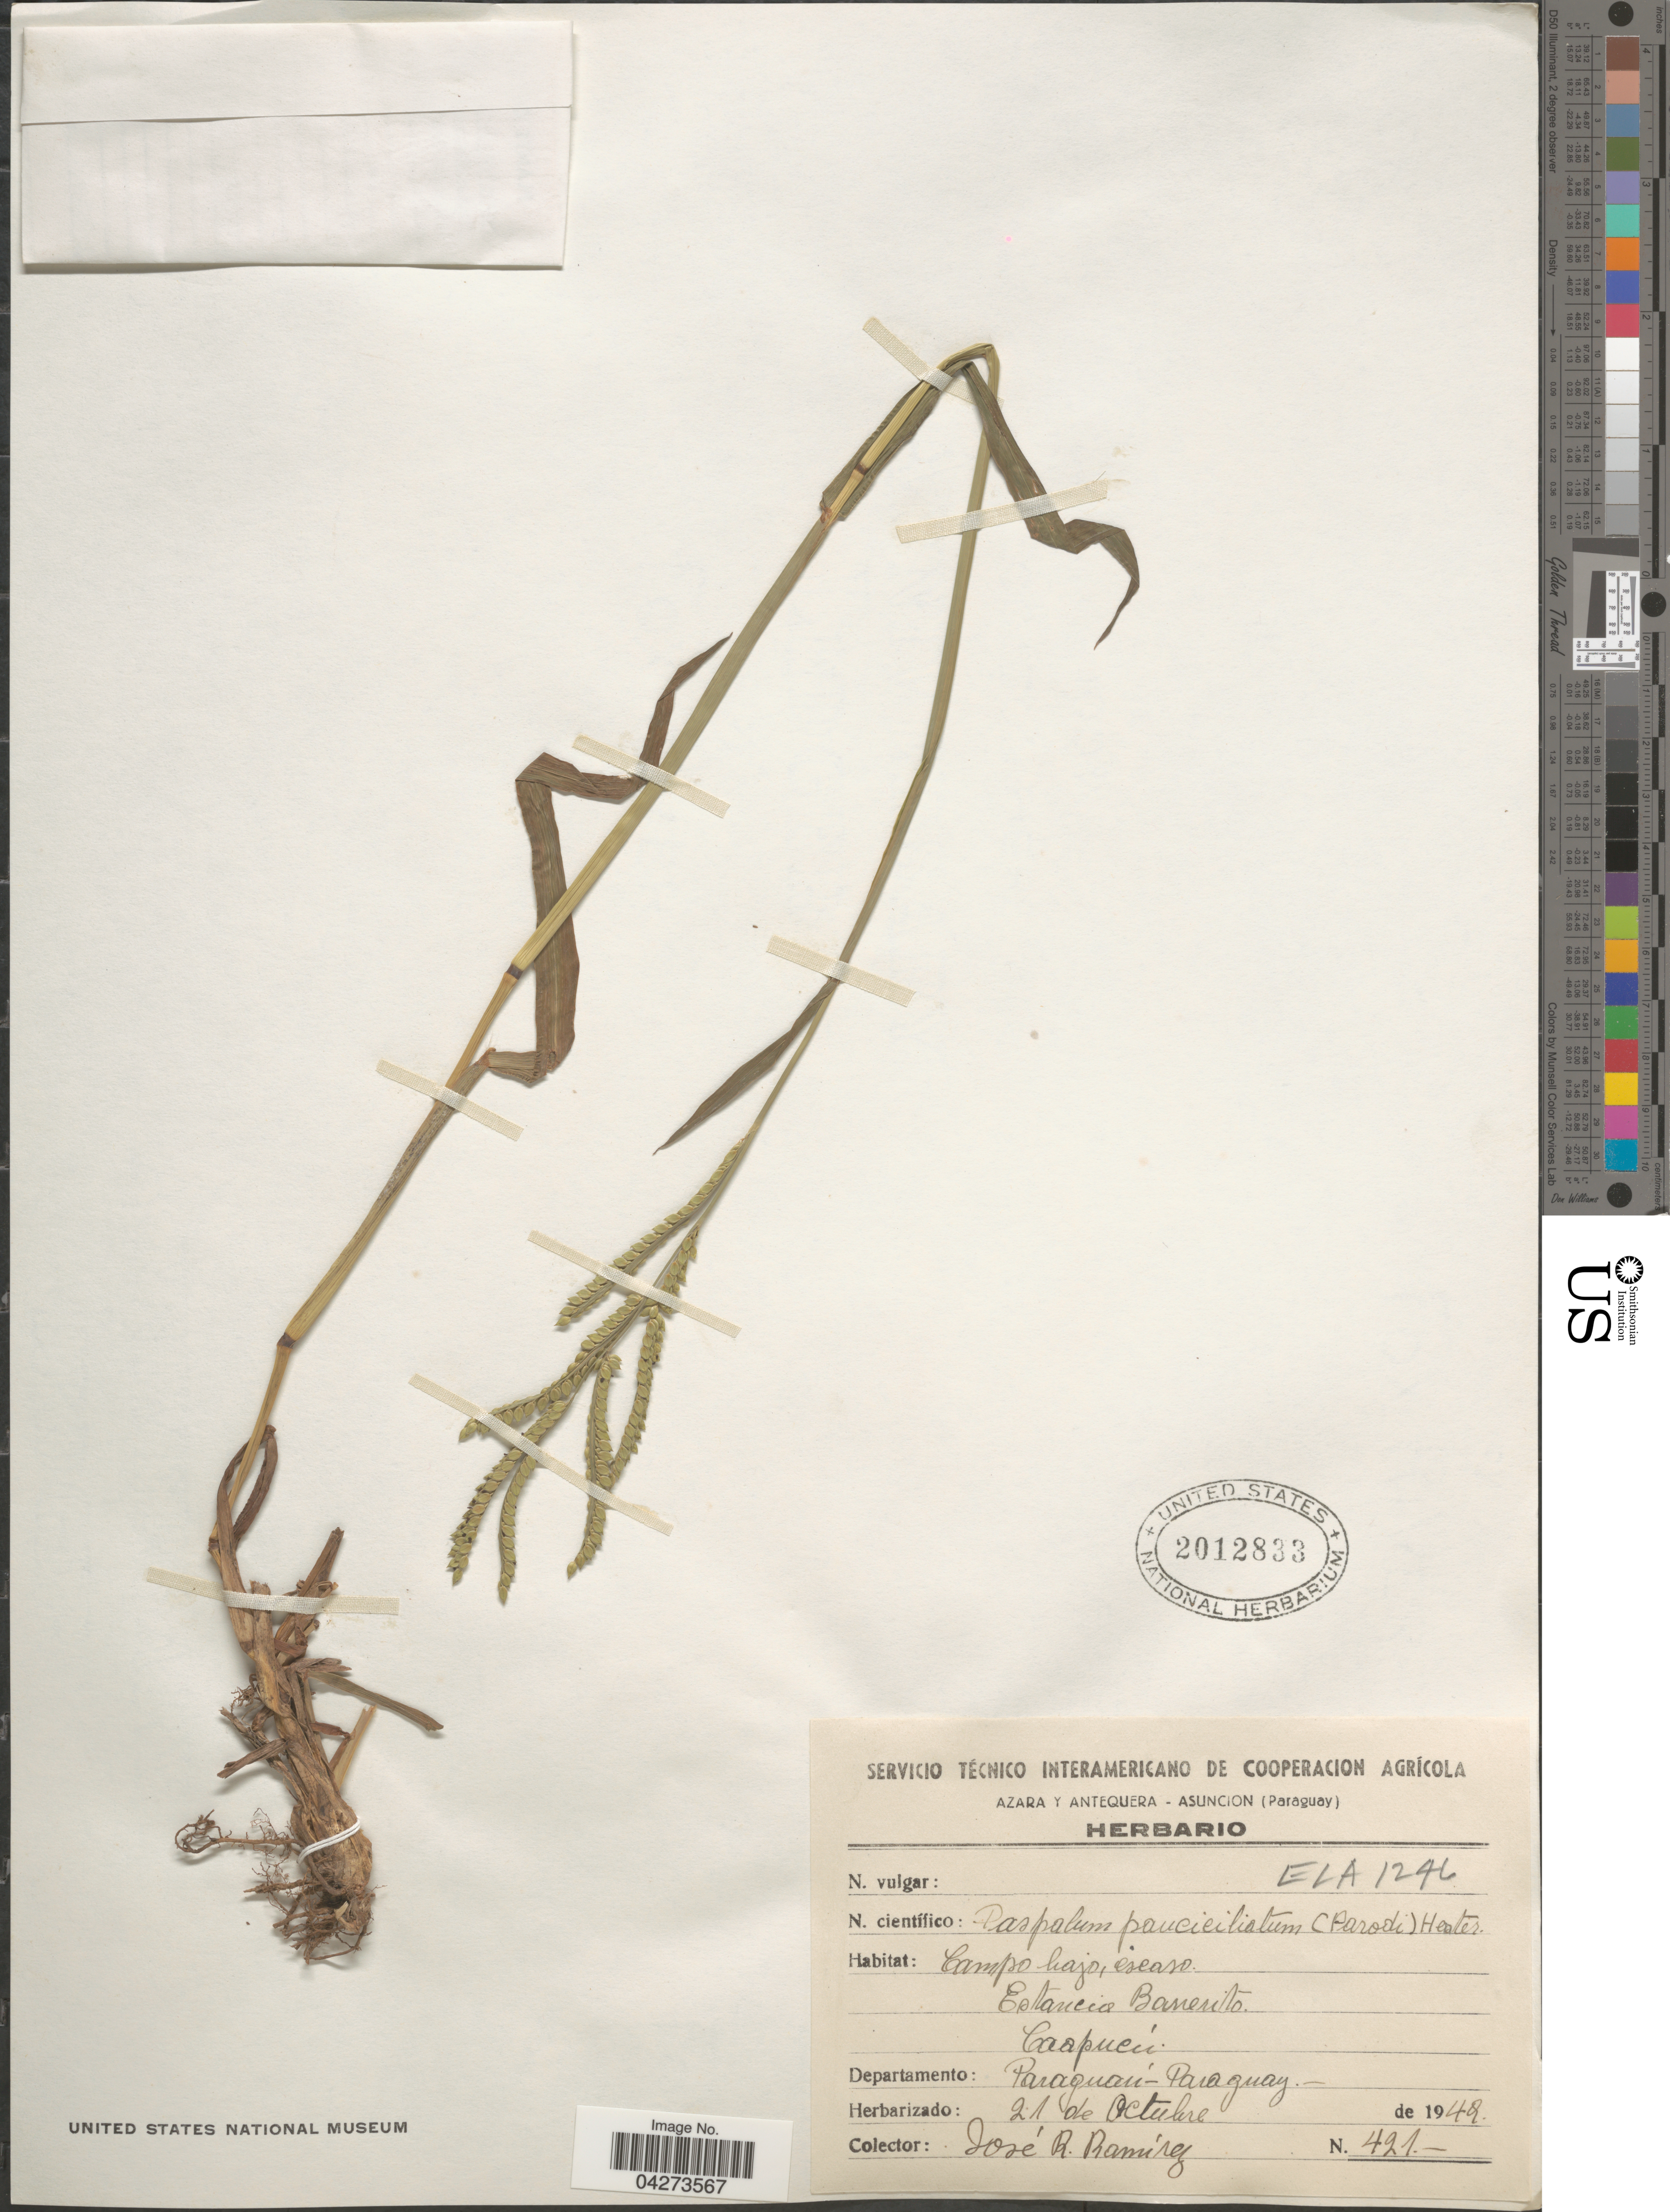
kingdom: Plantae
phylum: Tracheophyta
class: Liliopsida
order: Poales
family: Poaceae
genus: Paspalum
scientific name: Paspalum pauciciliatum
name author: (Parodi) Herter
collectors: J. Ramírez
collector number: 421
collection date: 1940-10-21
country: Paraguay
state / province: Paraguari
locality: Estancia Barrerito. Caapucú. Departamento Paraguari.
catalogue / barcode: US 2012833